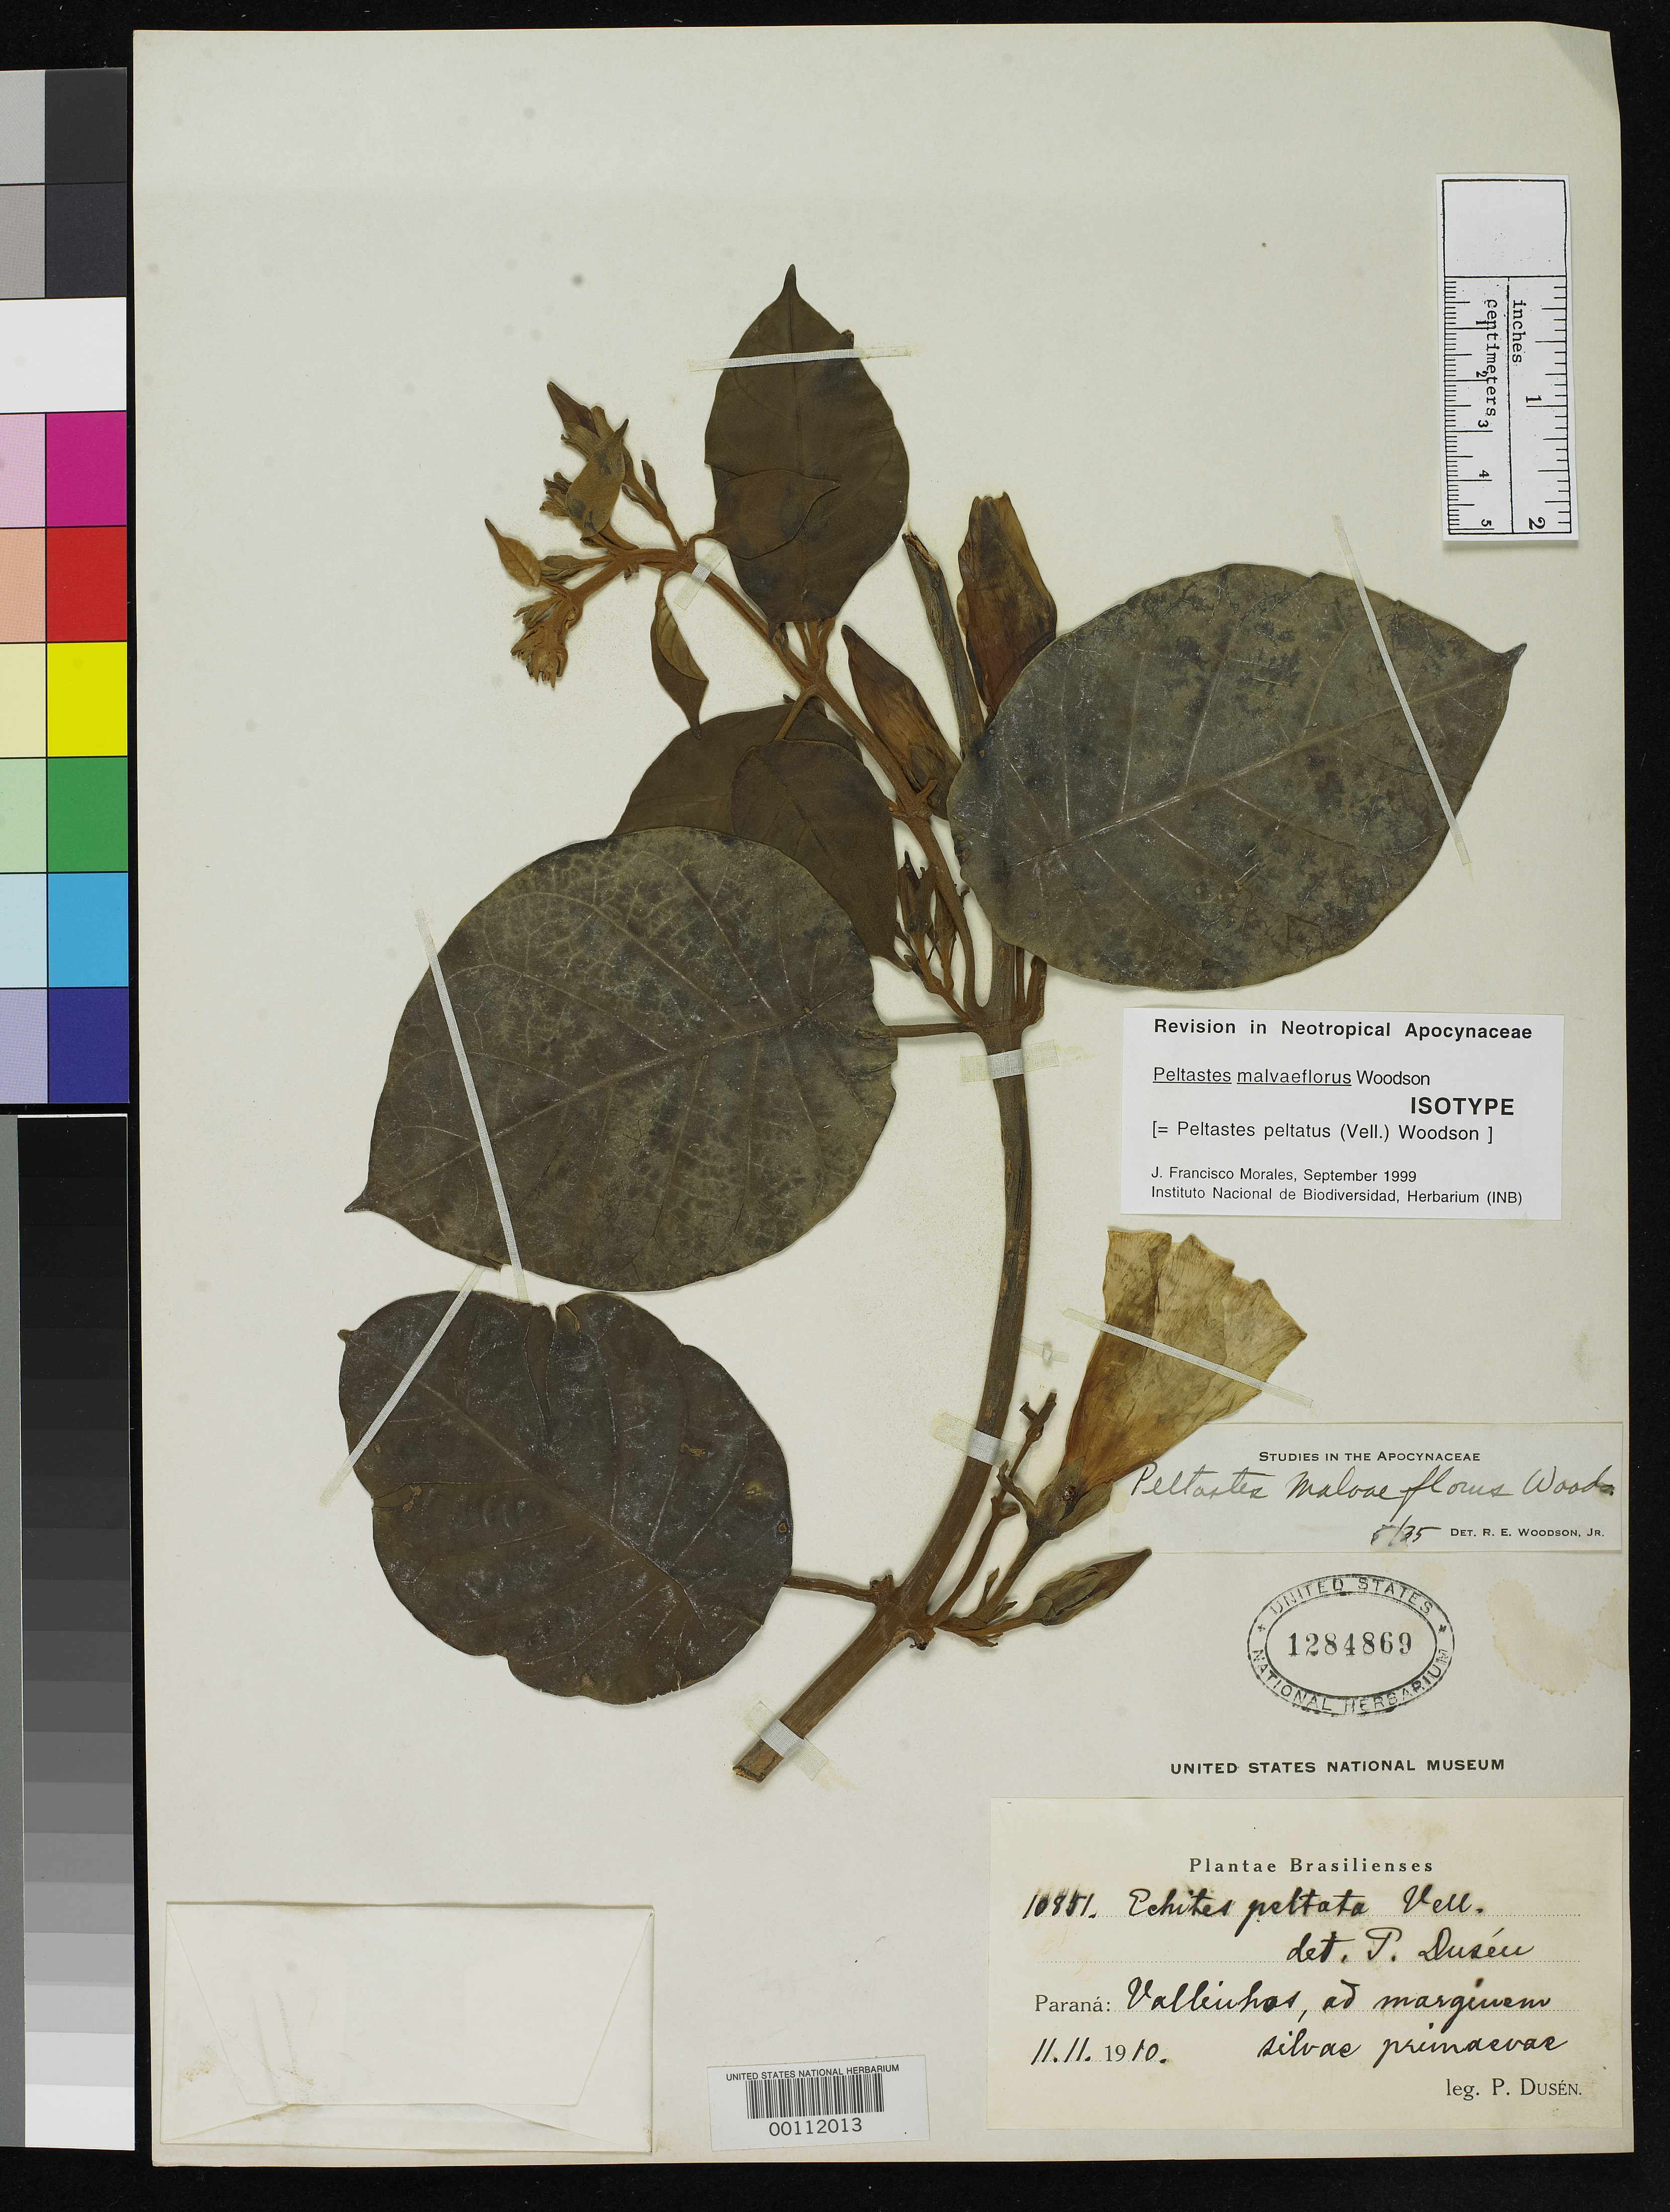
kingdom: Plantae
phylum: Tracheophyta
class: Magnoliopsida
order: Gentianales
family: Apocynaceae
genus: Peltastes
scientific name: Peltastes malvaeflorus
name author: Woodson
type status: Isotype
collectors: P. Dusén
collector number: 10851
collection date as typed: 11 Nov 1910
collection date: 1910-11-11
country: Brazil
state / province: Paraná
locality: Vallinhos, ad marginem silvae primaevae.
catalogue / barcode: US 1284869